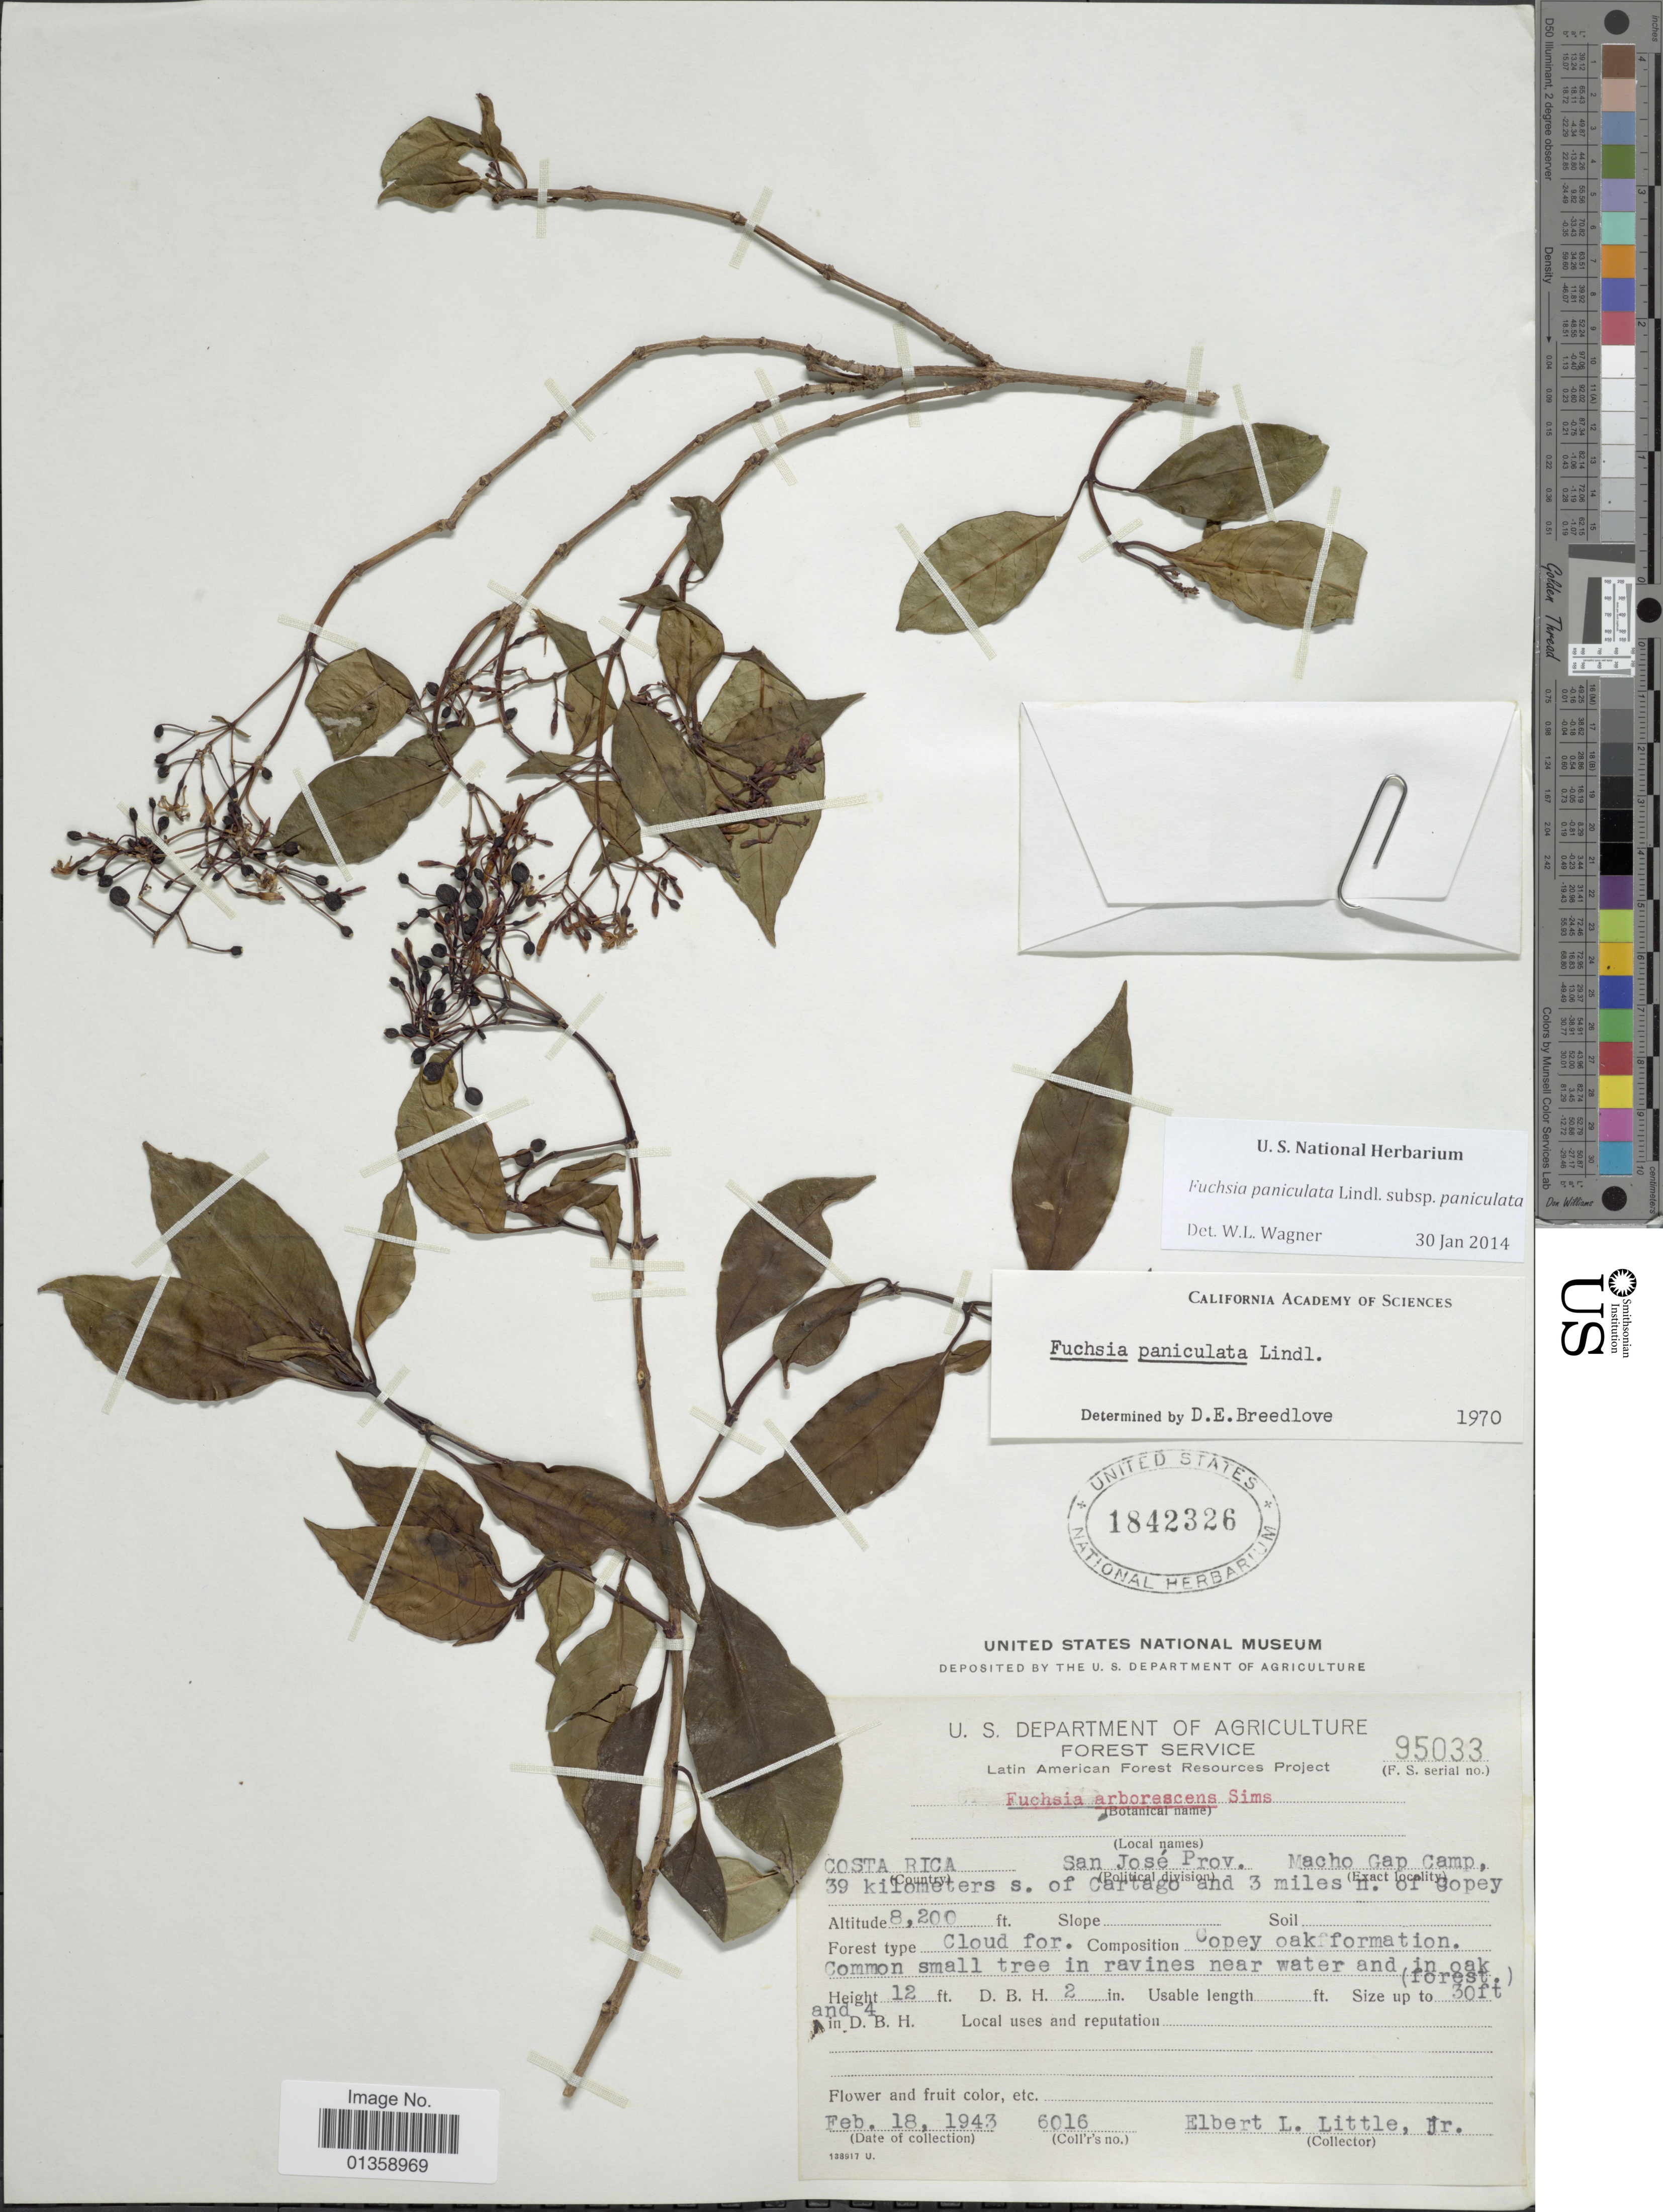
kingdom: Plantae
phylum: Tracheophyta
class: Magnoliopsida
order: Myrtales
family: Onagraceae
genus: Fuchsia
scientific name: Fuchsia paniculata subsp. paniculata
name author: Lindl.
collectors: E. L. Little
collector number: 6016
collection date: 1943-02-18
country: Costa Rica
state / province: San José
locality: Macho Gap Camp, 39 kilometers s. of Cartago and 3 miles n. of Copey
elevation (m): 2499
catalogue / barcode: US 1842326